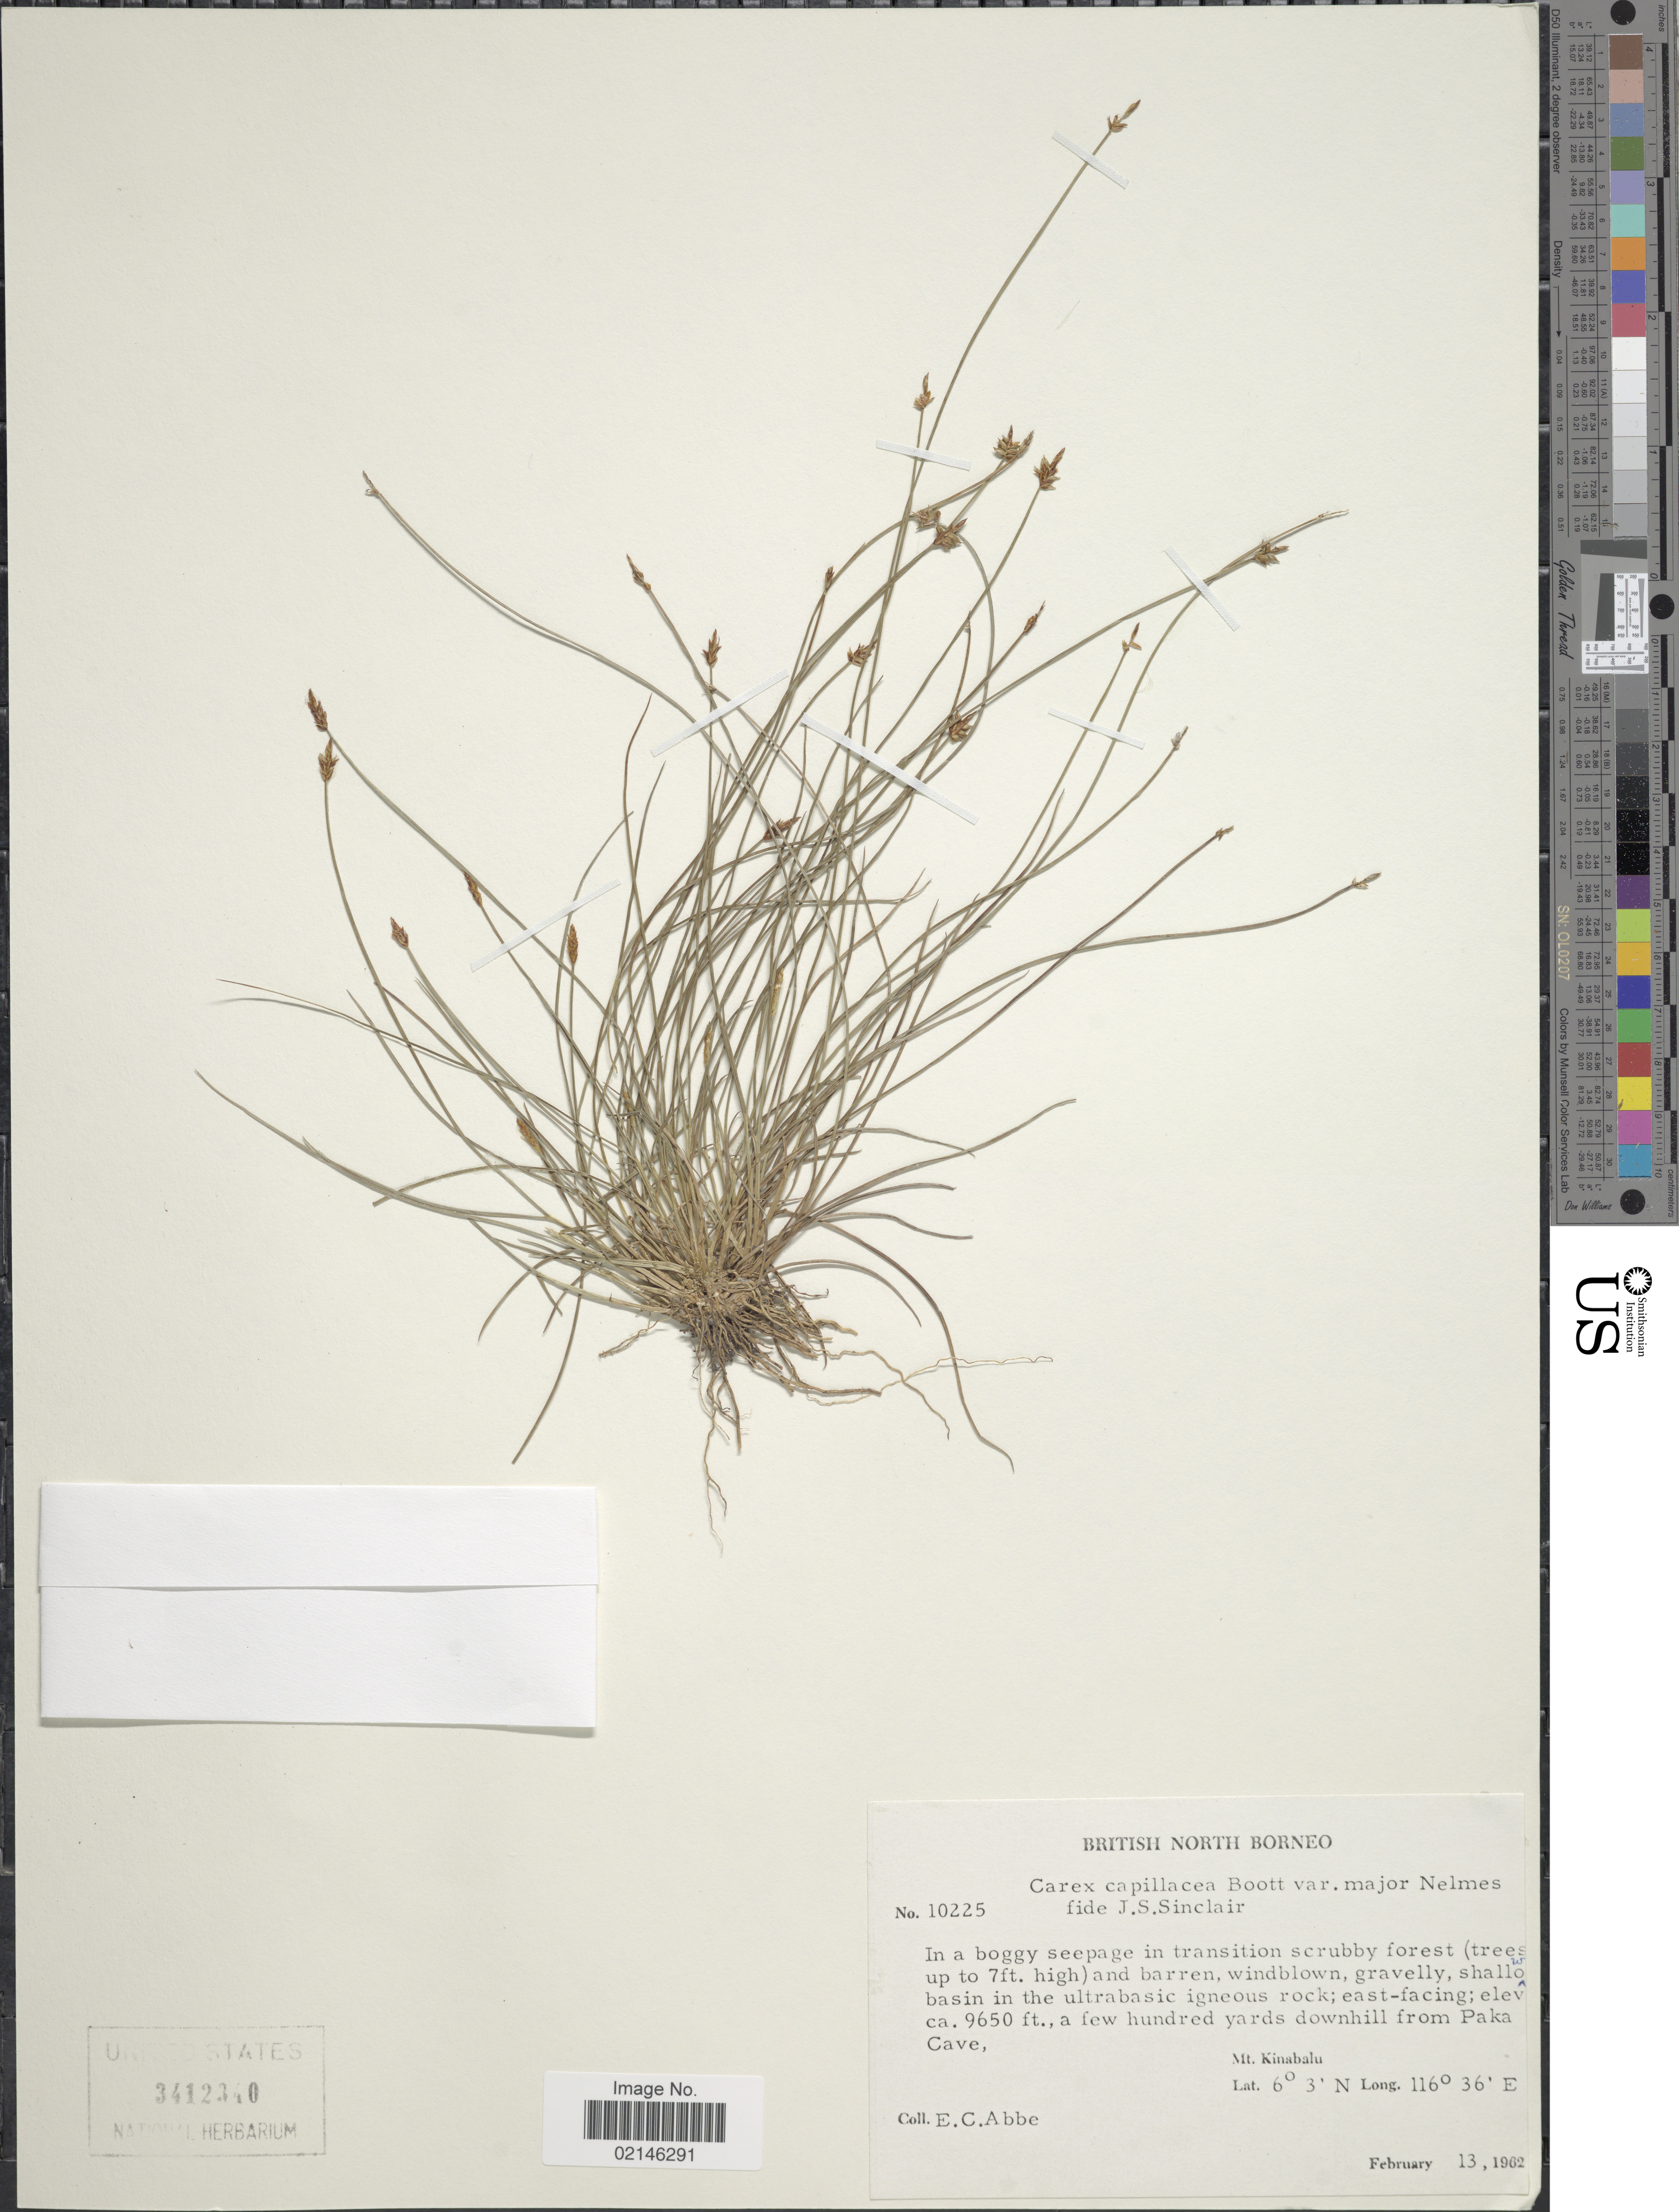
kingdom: Plantae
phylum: Tracheophyta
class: Liliopsida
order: Poales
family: Cyperaceae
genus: Carex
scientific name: Carex capillacea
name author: Boott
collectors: E. C. Abbe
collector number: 10225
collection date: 1962-02-13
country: Malaysia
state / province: Sabah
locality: British North Borneo. east-facing. a few hundred yards downhill from Paka Cave. Mt. Kinabalu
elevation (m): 2941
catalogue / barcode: US 3412340